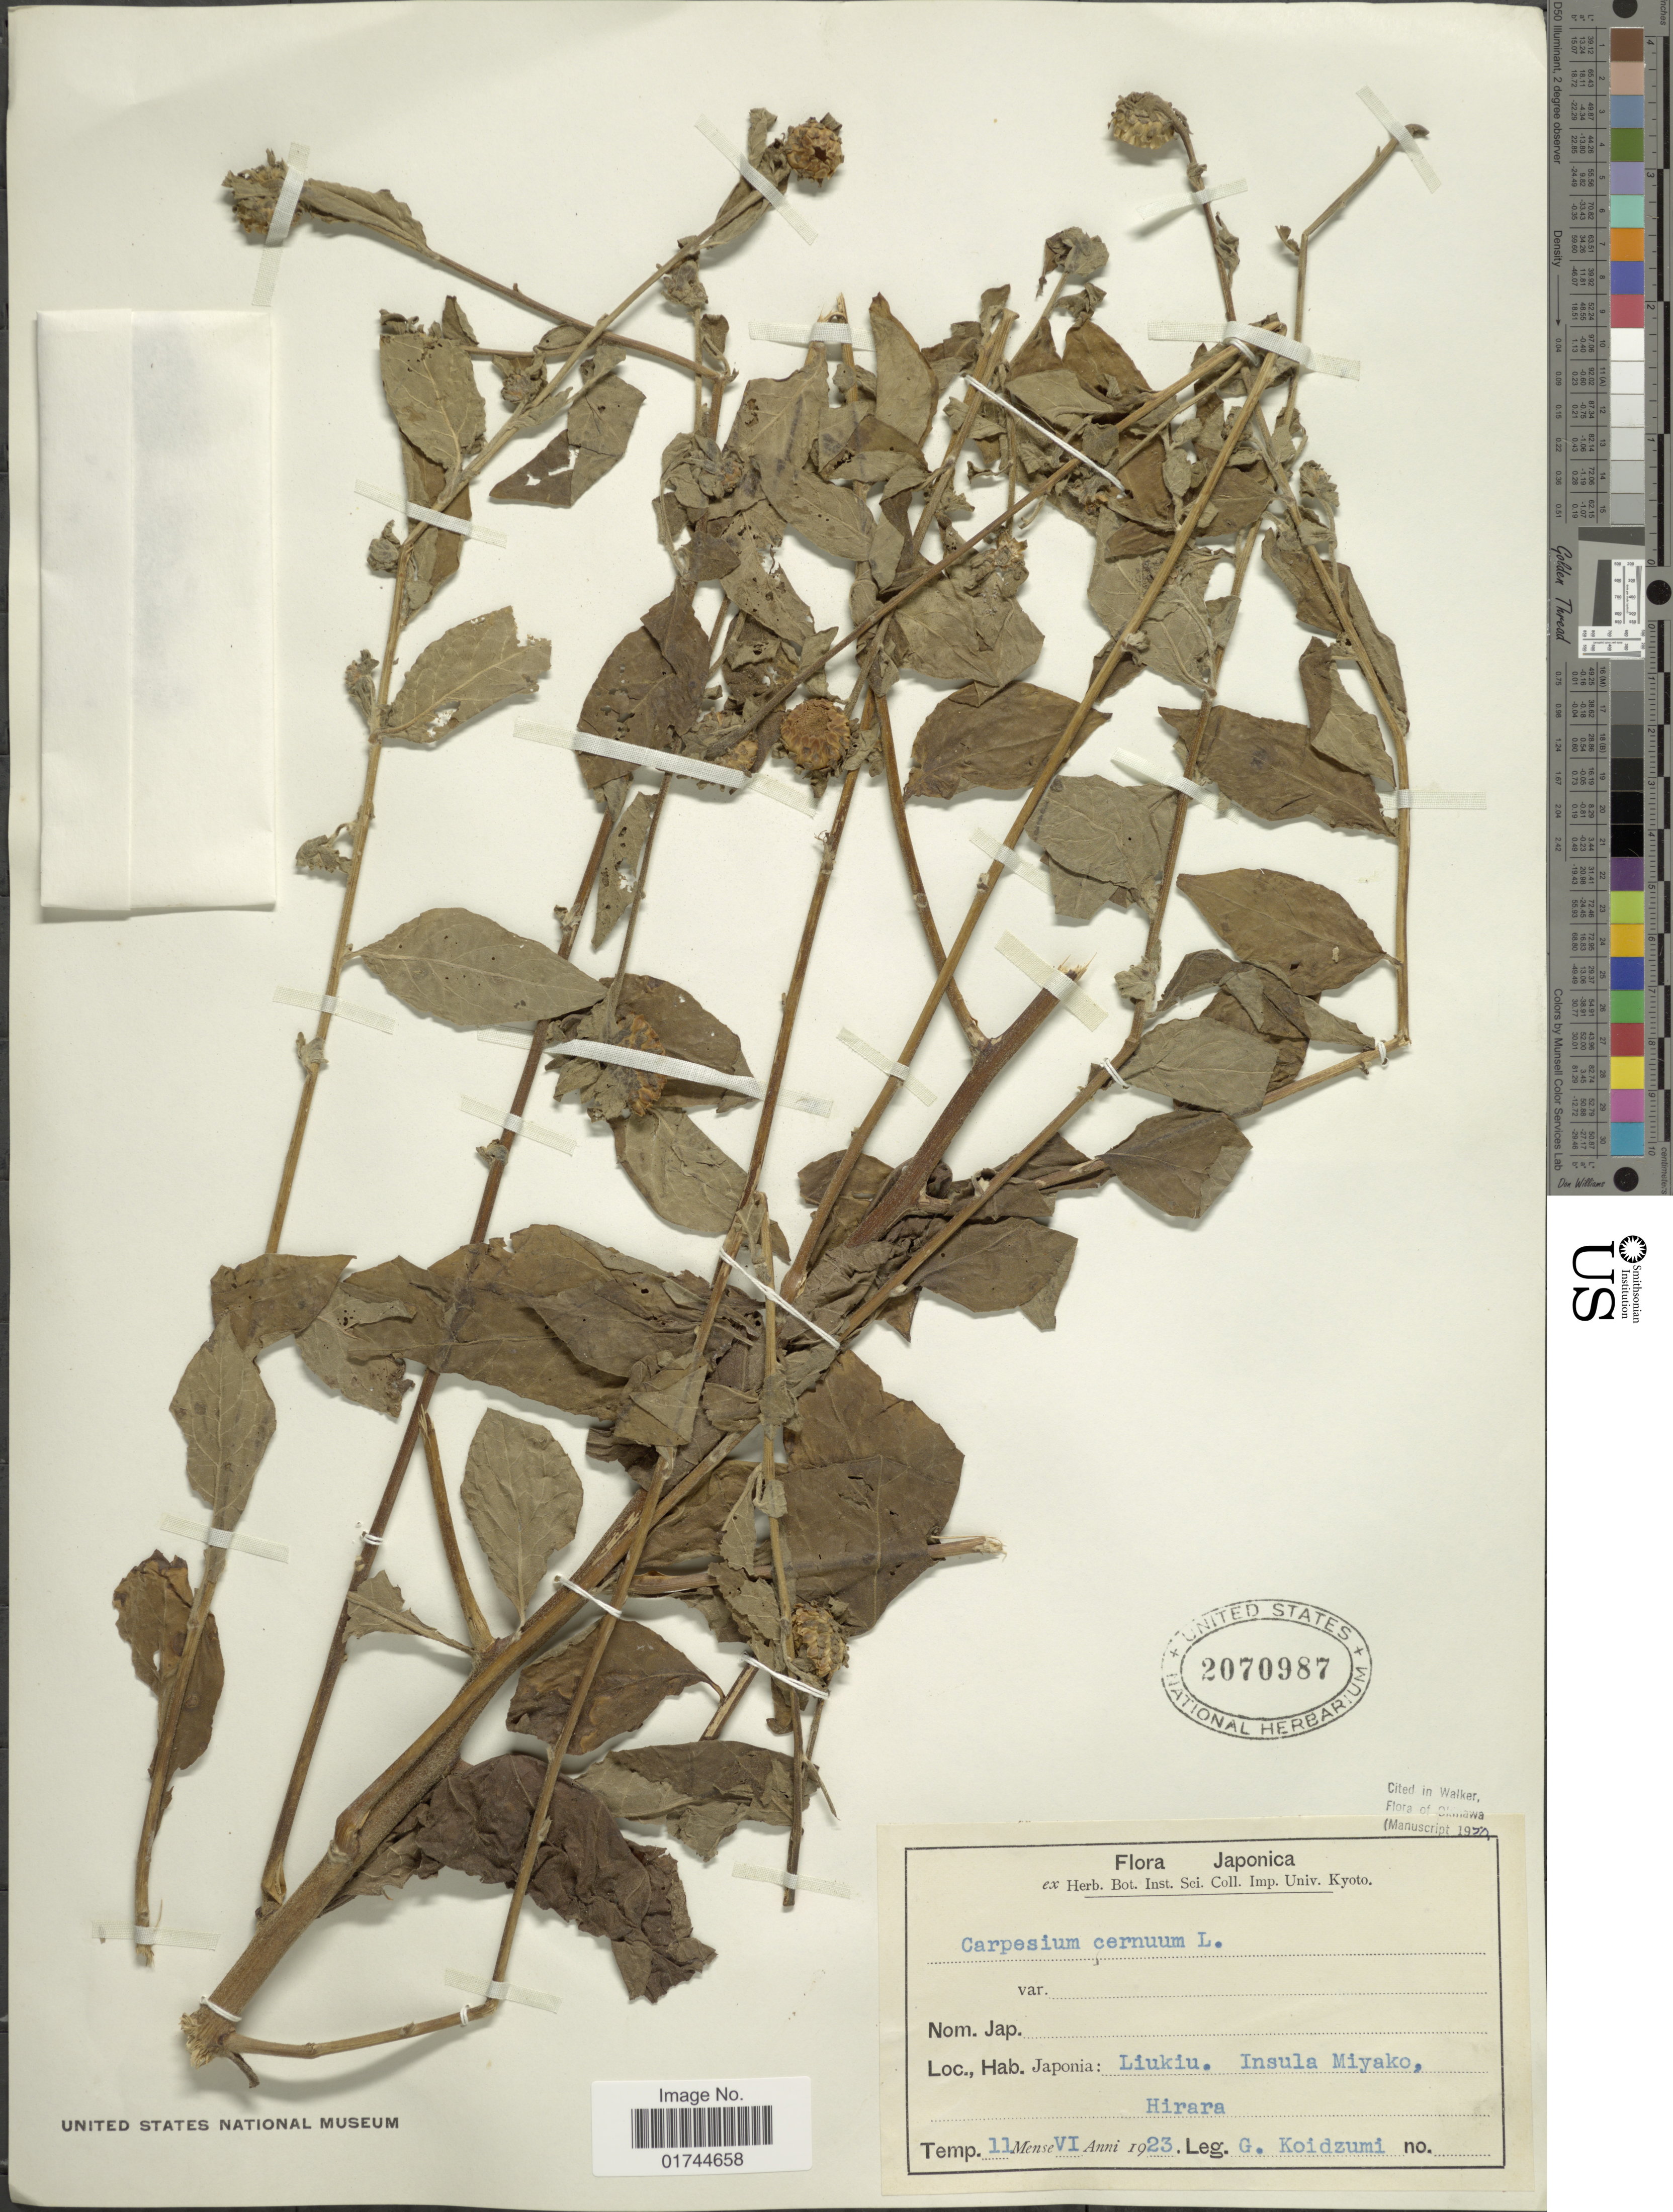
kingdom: Plantae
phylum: Tracheophyta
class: Magnoliopsida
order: Asterales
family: Asteraceae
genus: Carpesium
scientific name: Carpesium cernum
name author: L.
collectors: G. Koidzumi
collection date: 1923-06-11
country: Japan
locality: Japonia, Liukiu, Insula Miyako, Hirara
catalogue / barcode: US 2070987